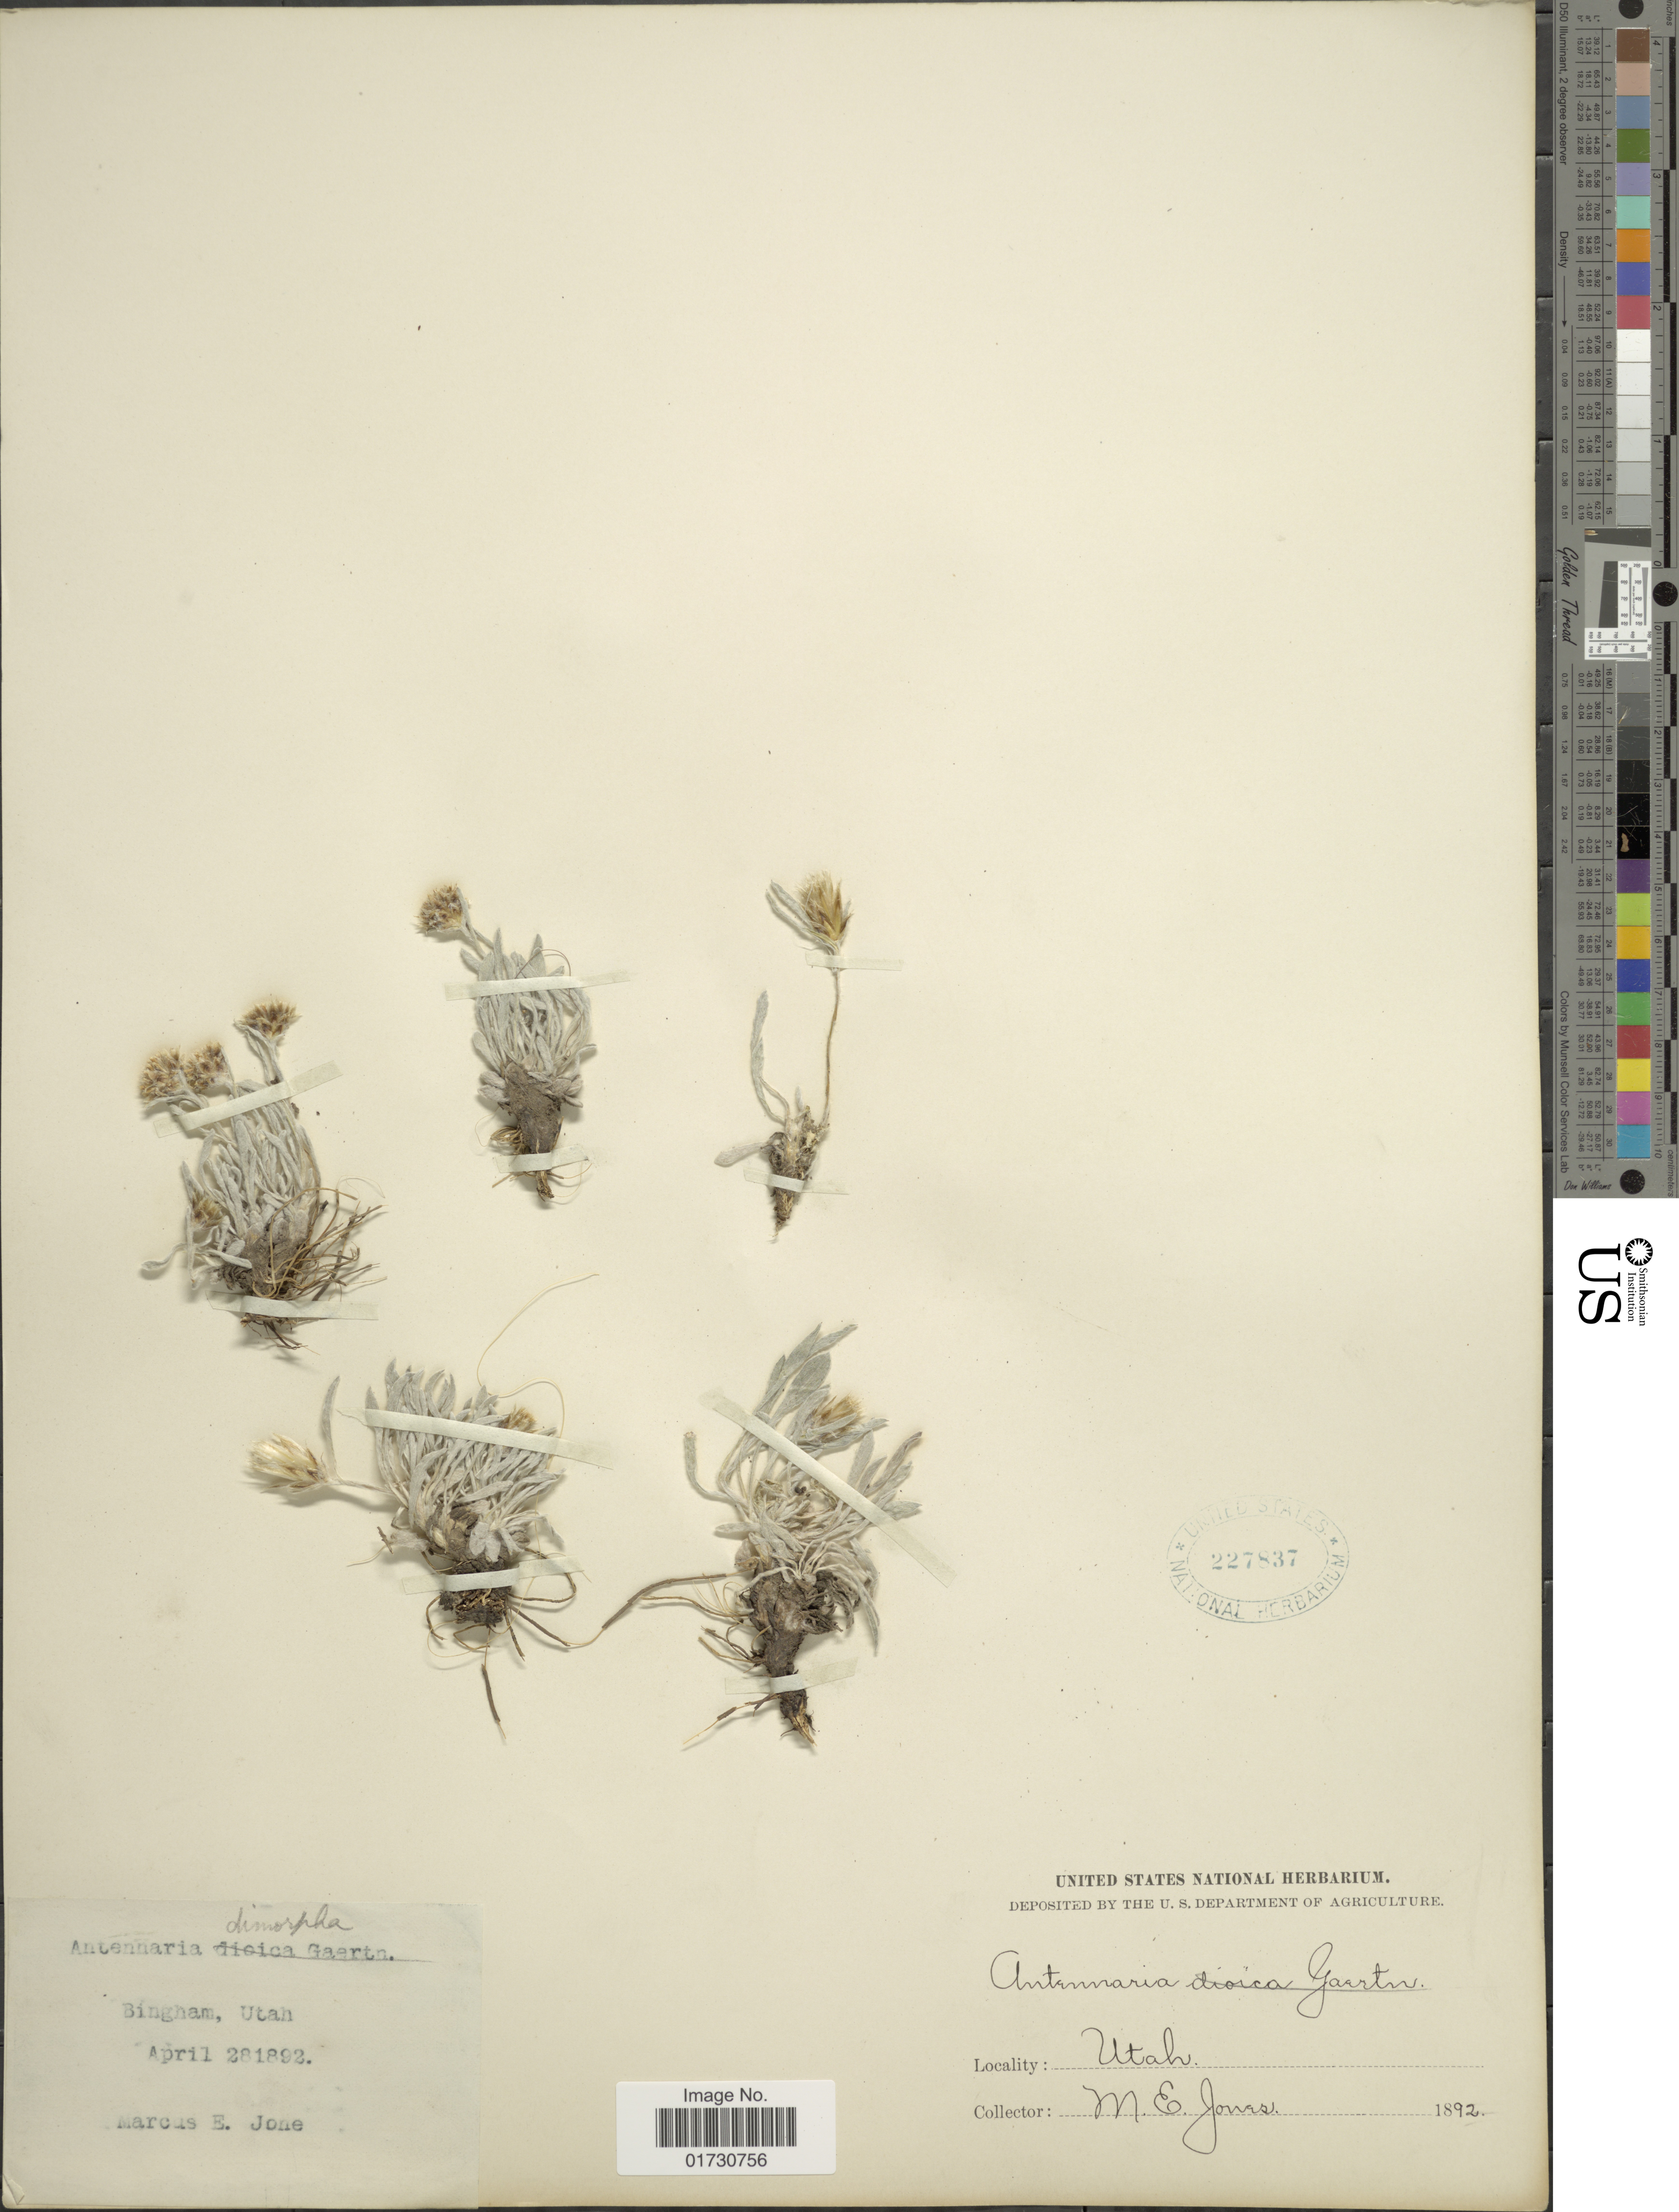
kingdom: Plantae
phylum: Tracheophyta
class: Magnoliopsida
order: Asterales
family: Asteraceae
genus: Antennaria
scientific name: Antennaria dimorpha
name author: (Nutt.) Torr. & A. Gray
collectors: M. E. Jones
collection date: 1892-04-28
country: United States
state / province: Utah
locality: Bingham, Utah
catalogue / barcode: US 227837